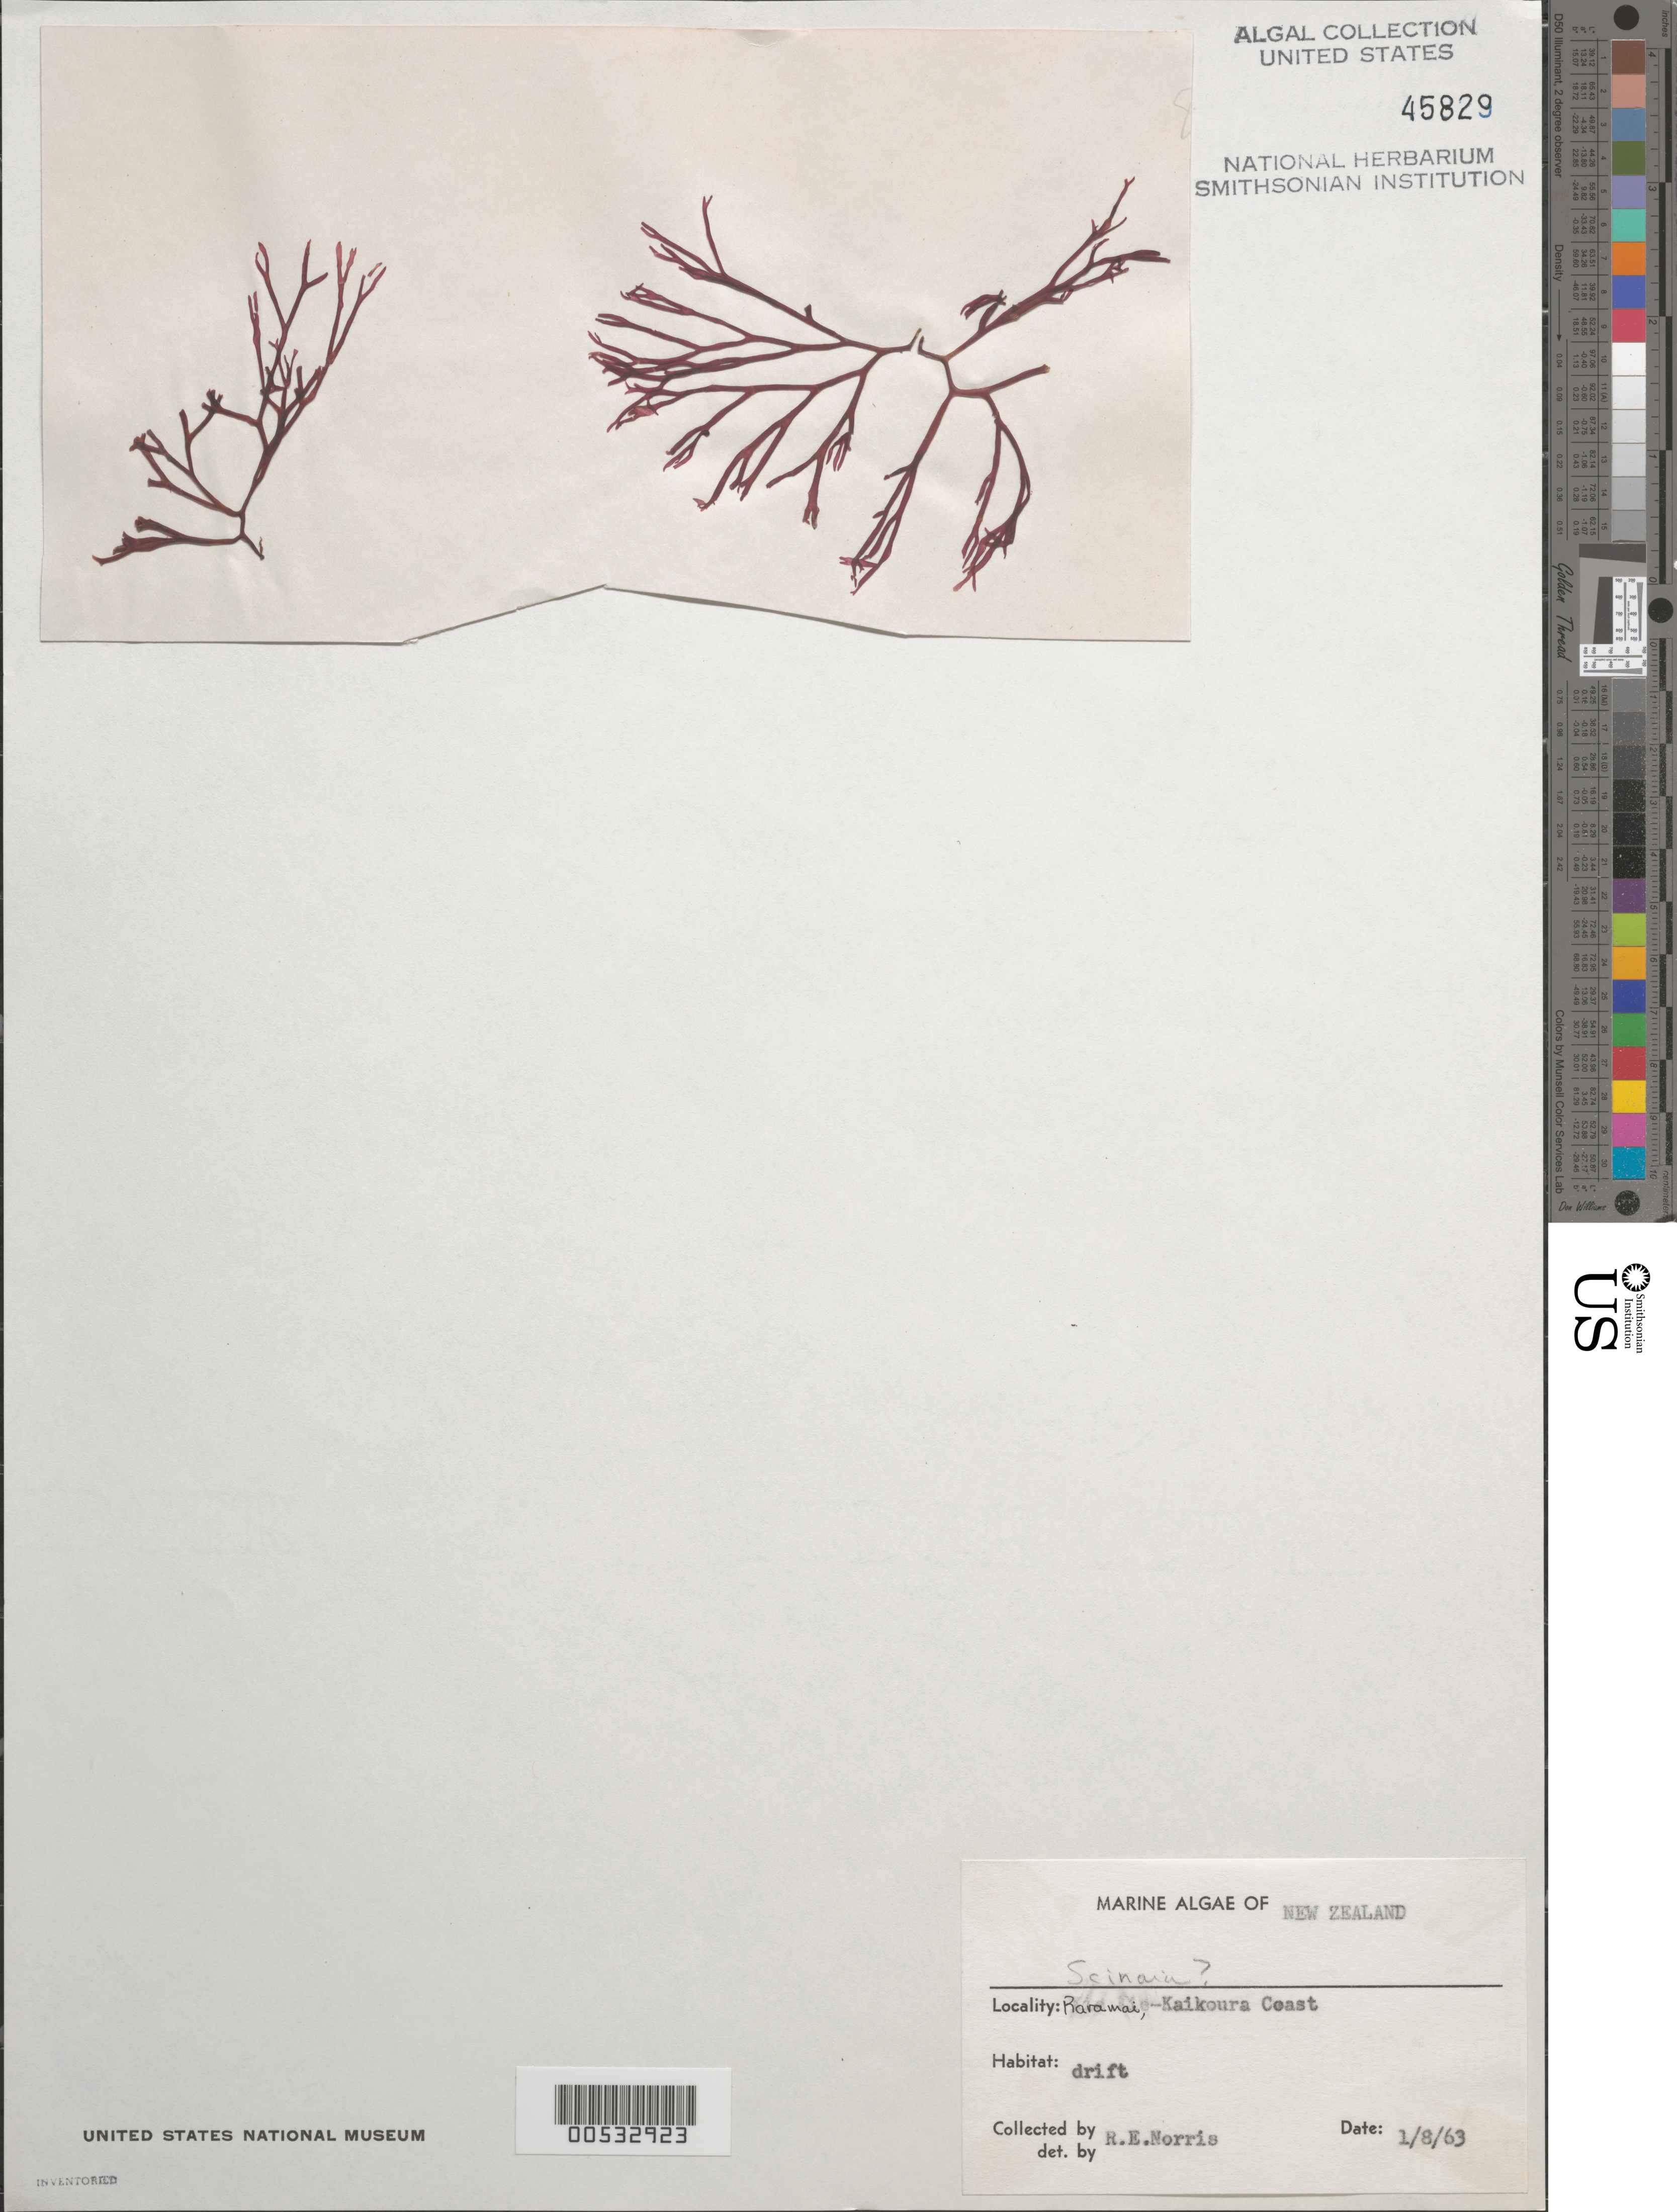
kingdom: Plantae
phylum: Rhodophyta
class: Florideophyceae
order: Nemaliales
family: Scinaiaceae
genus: Scinaia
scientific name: Scinaia sp.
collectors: R. E. Norris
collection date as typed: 08 Jan 1963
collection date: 1963-01-08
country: New Zealand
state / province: Canterbury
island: South Island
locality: Raramai, Kaikoura coast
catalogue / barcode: US 45829